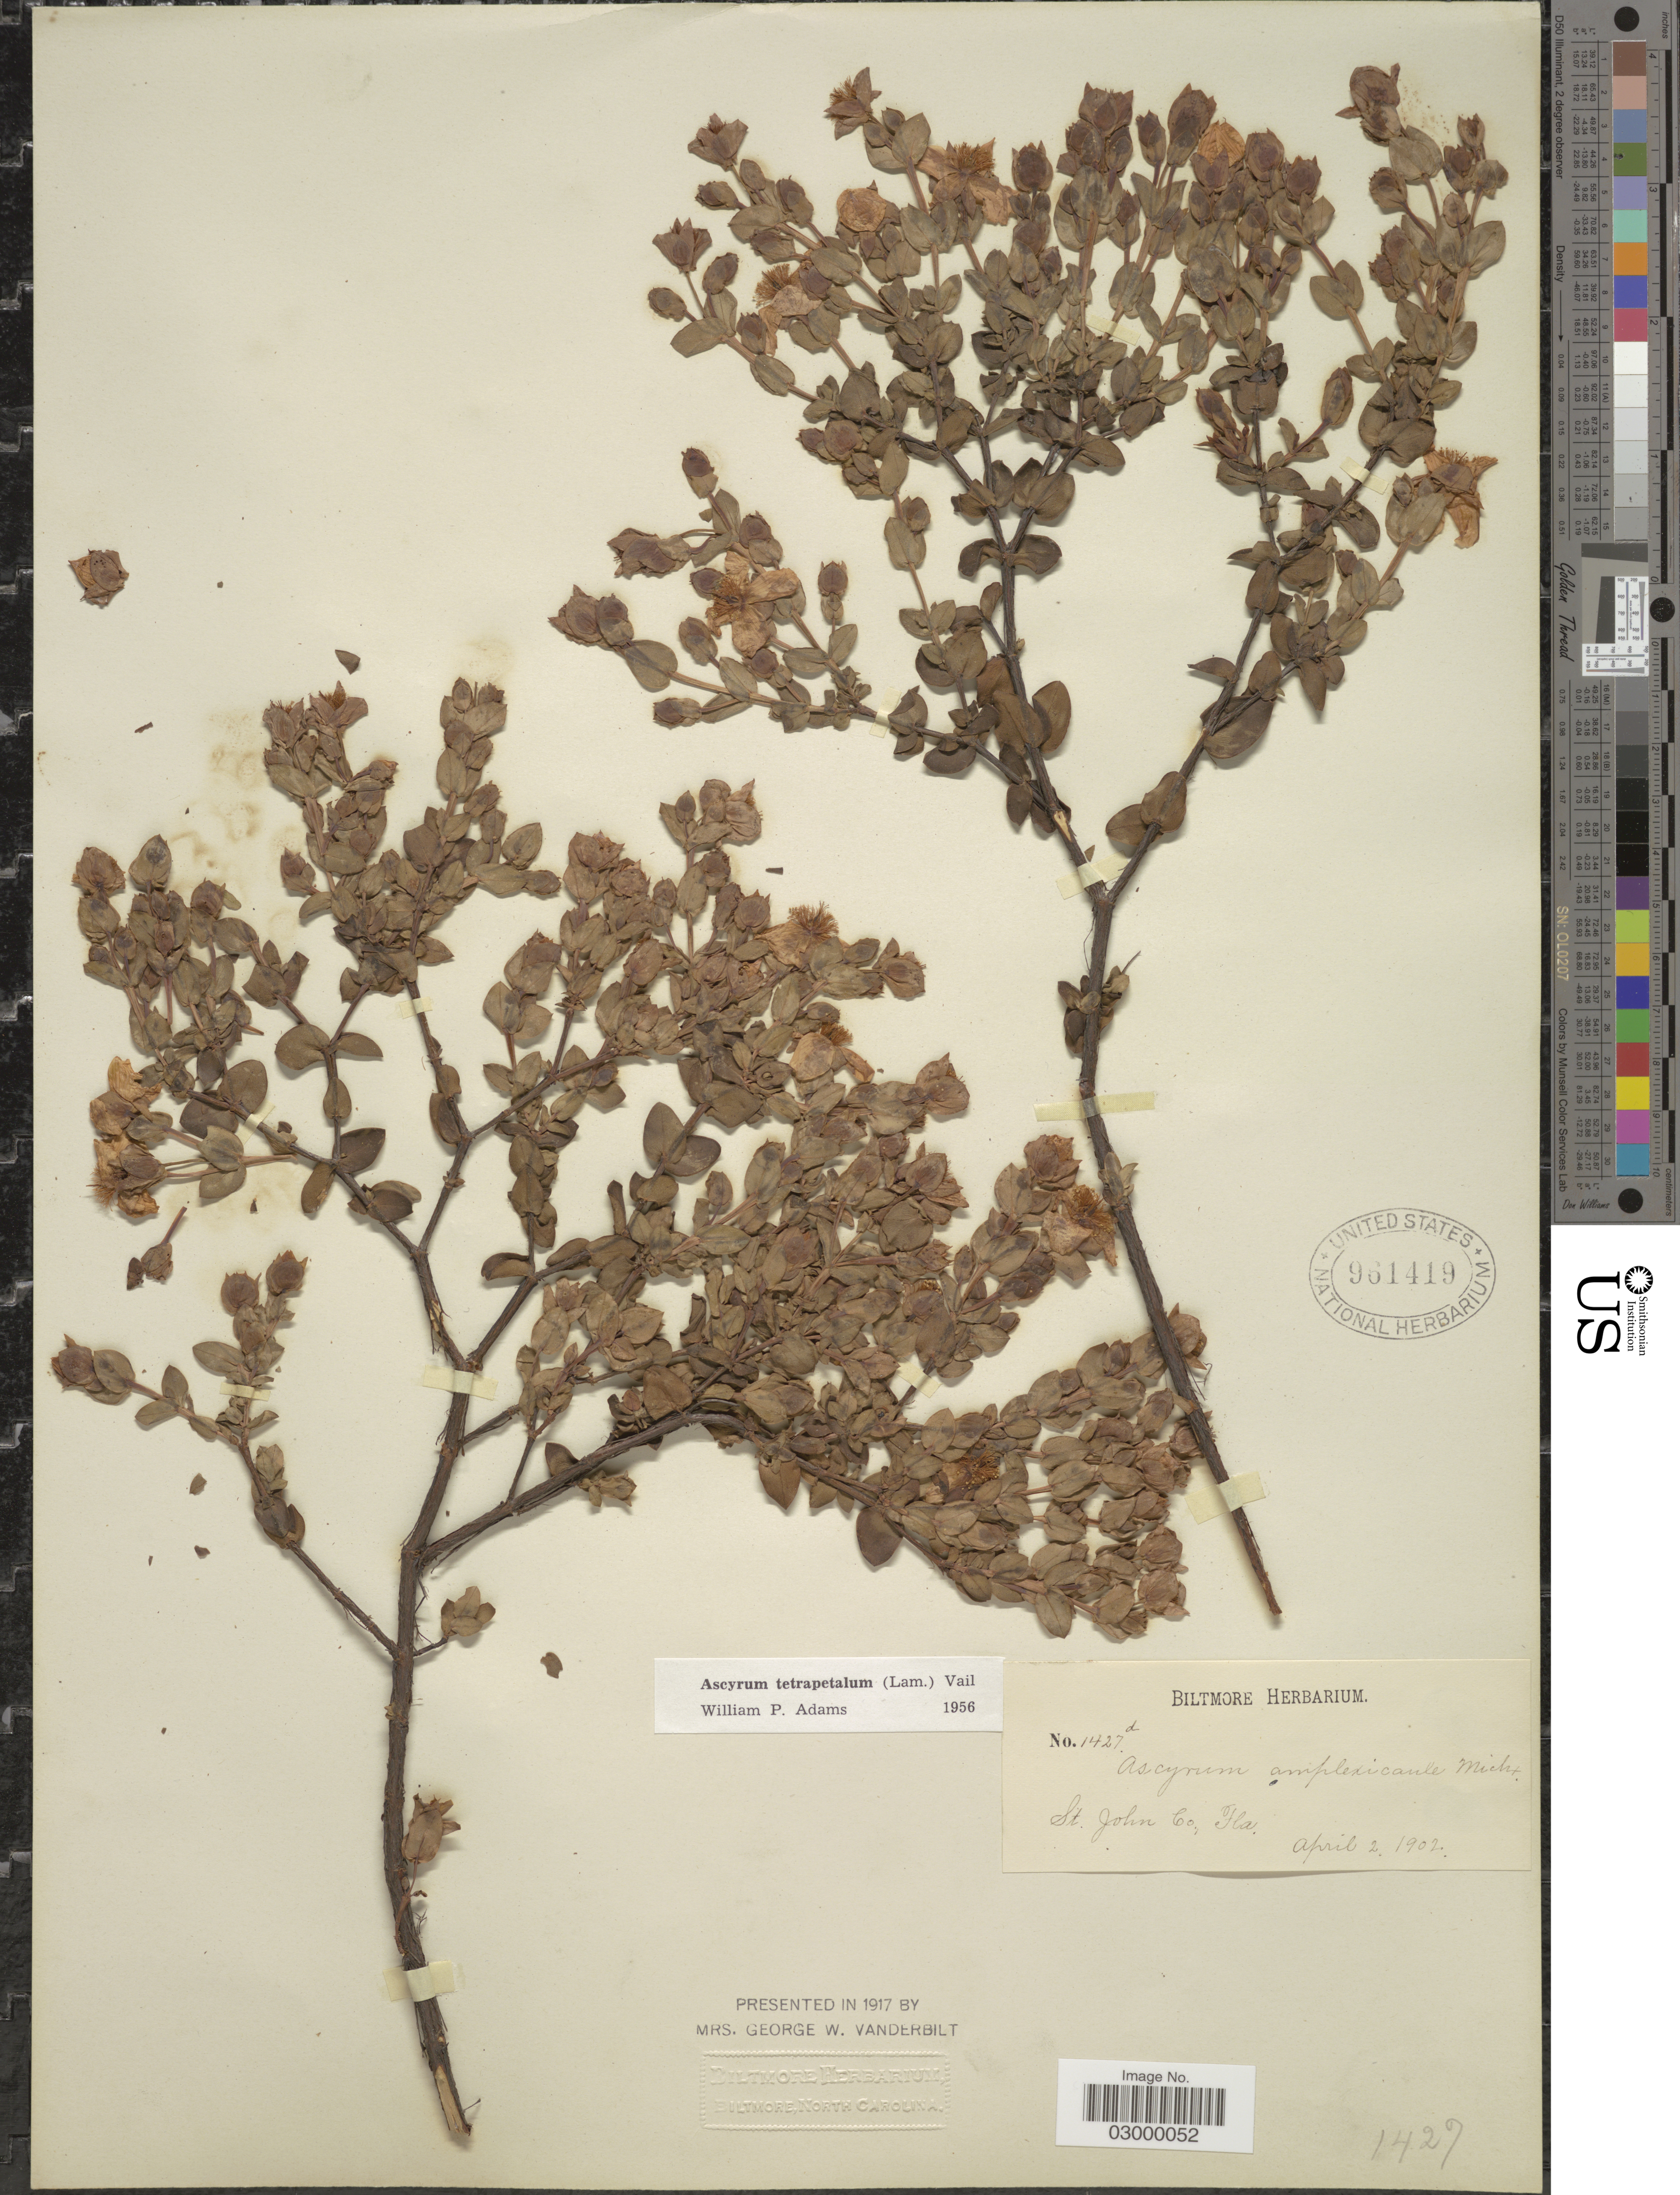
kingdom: Plantae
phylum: Tracheophyta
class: Magnoliopsida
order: Malpighiales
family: Hypericaceae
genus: Hypericum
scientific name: Hypericum tetrapetalum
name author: Lam.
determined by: Strong, Mark T., (BOT), Smithsonian Institution - National Museum of Natural History (UNITED STATES)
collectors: ex herb. Biltmore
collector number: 1427d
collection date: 1902-04-02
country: United States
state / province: Florida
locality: St. Johns Co.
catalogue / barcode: US 961419